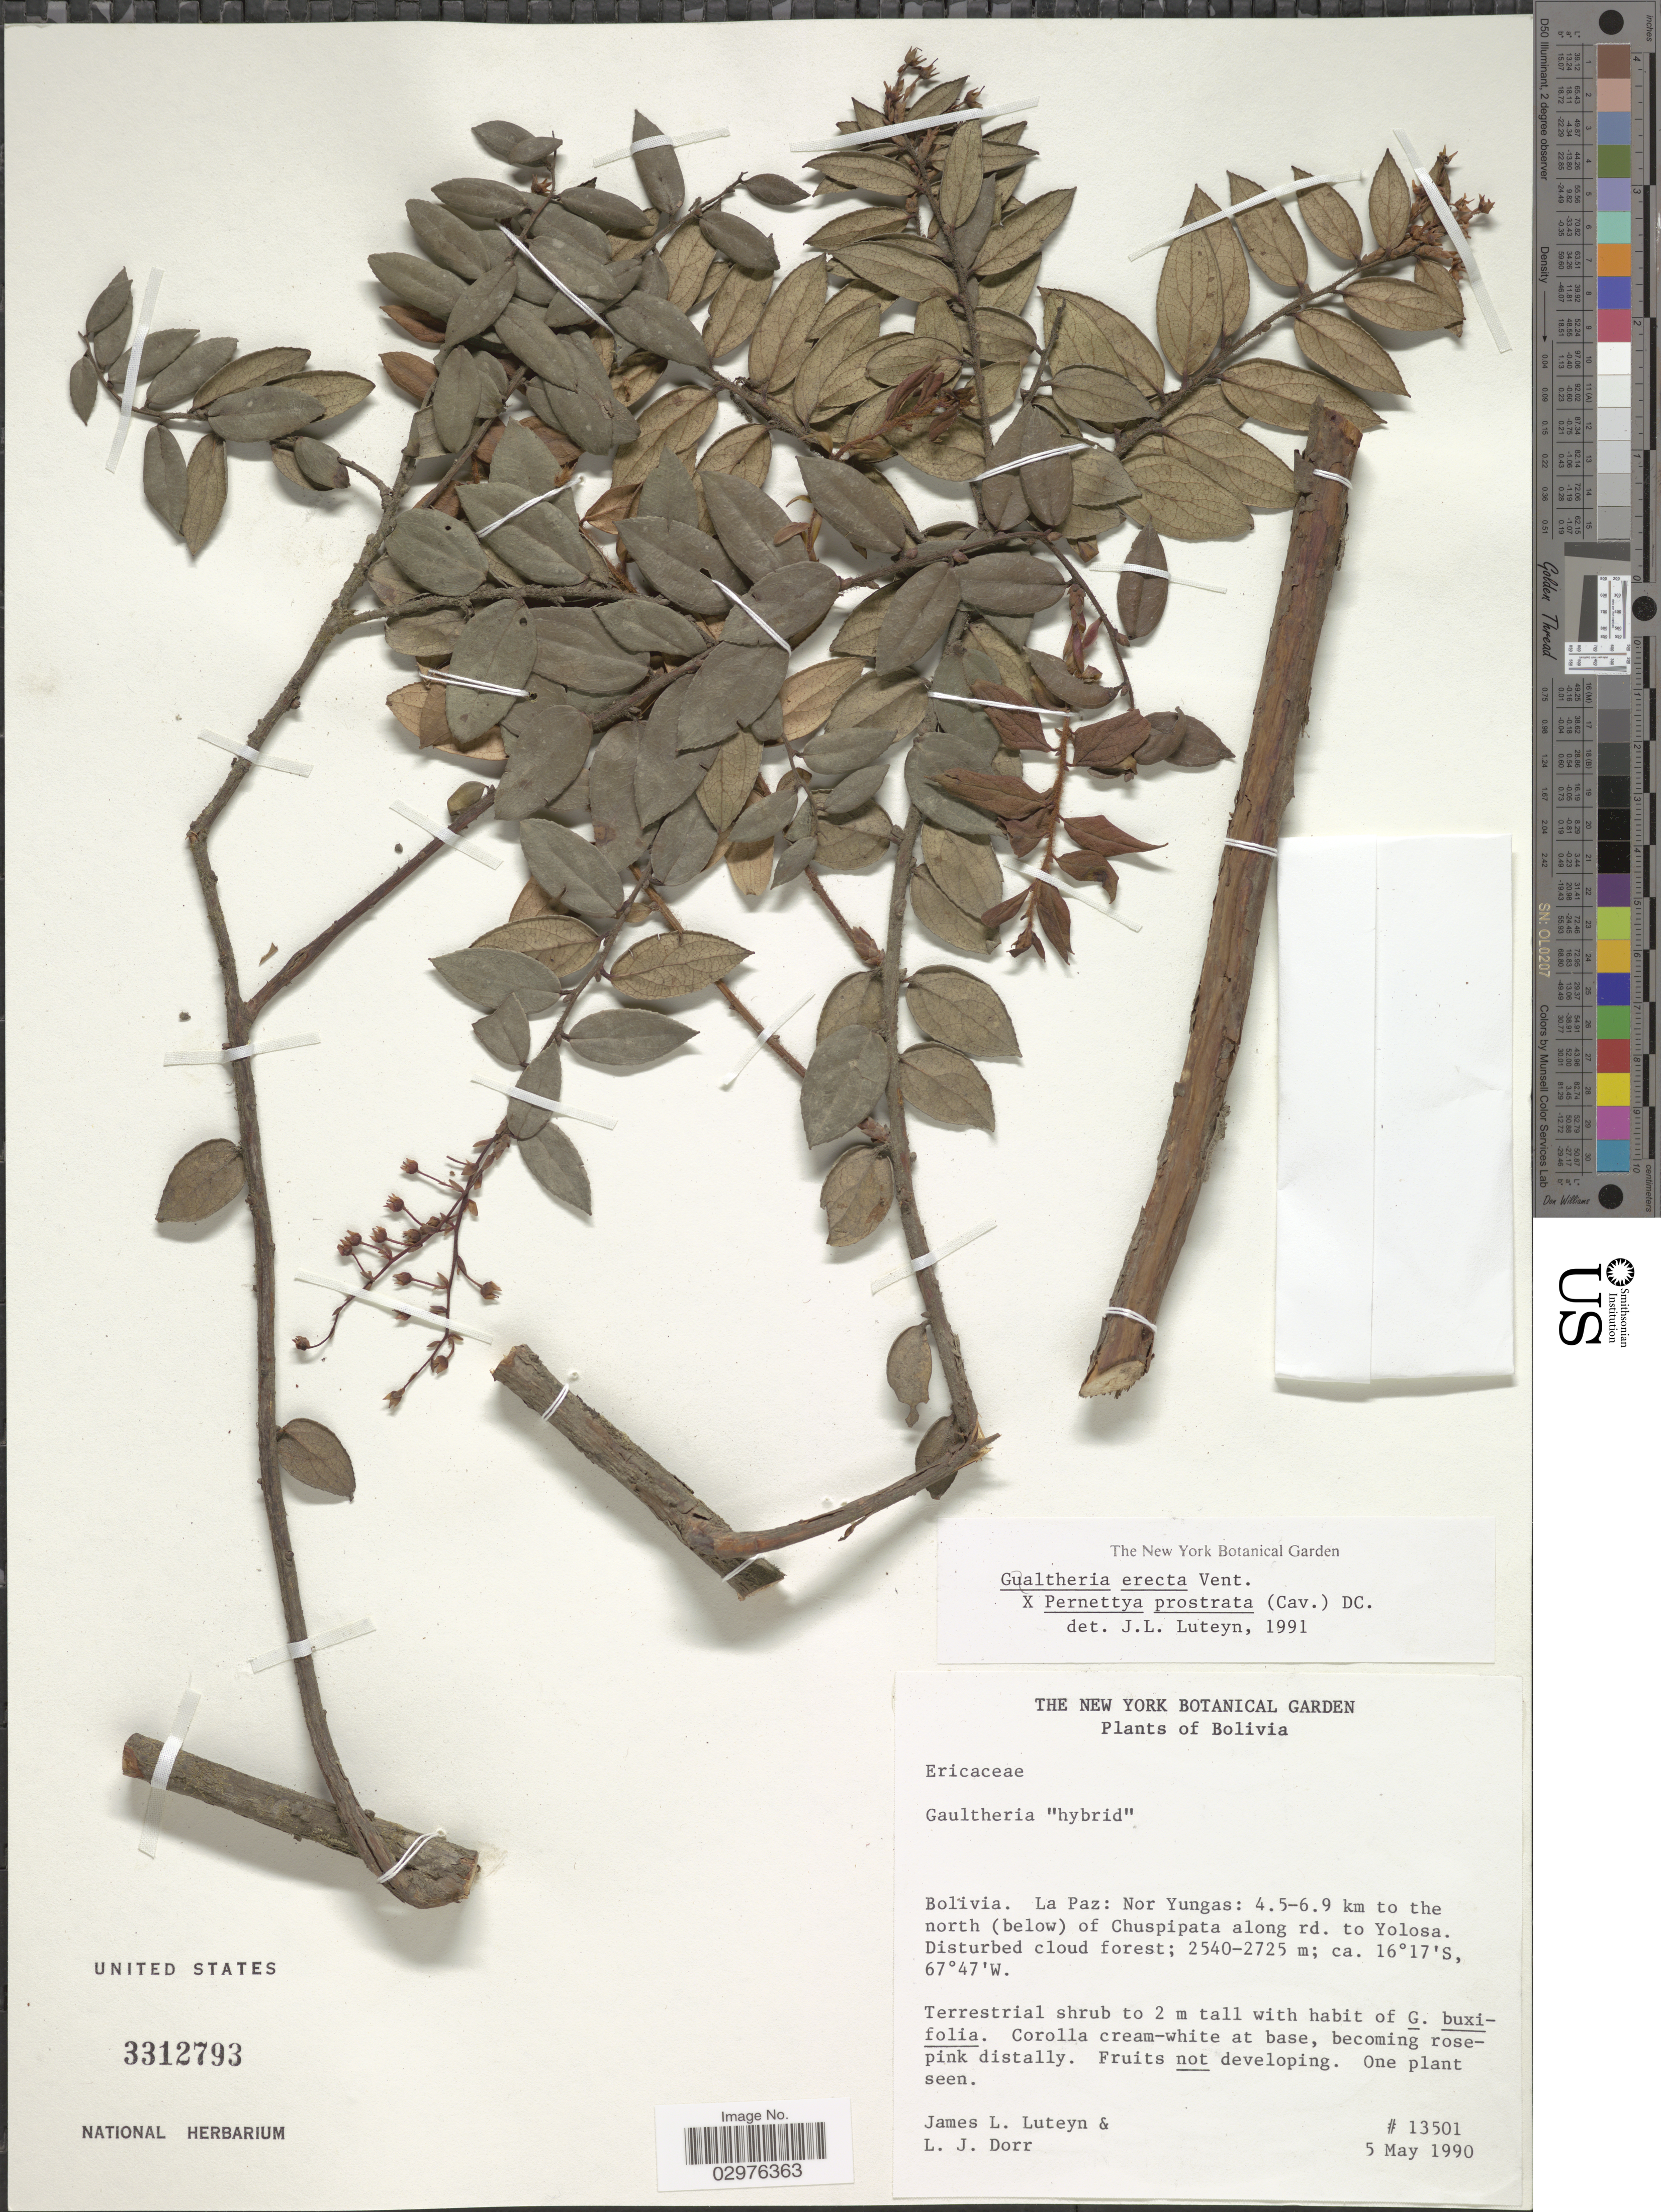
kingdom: Plantae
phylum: Tracheophyta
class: Magnoliopsida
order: Ericales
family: Ericaceae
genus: Gaultheria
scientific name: Gaultheria erecta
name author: Vent.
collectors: J. L. Luteyn & L. J. Dorr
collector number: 13501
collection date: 1990-05-05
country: Bolivia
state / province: La Paz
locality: Nor Yungas: 4.5-6.9 km to the north (below) of Chuspipata along rd. to Yolosa.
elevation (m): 2540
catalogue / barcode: US 3312793